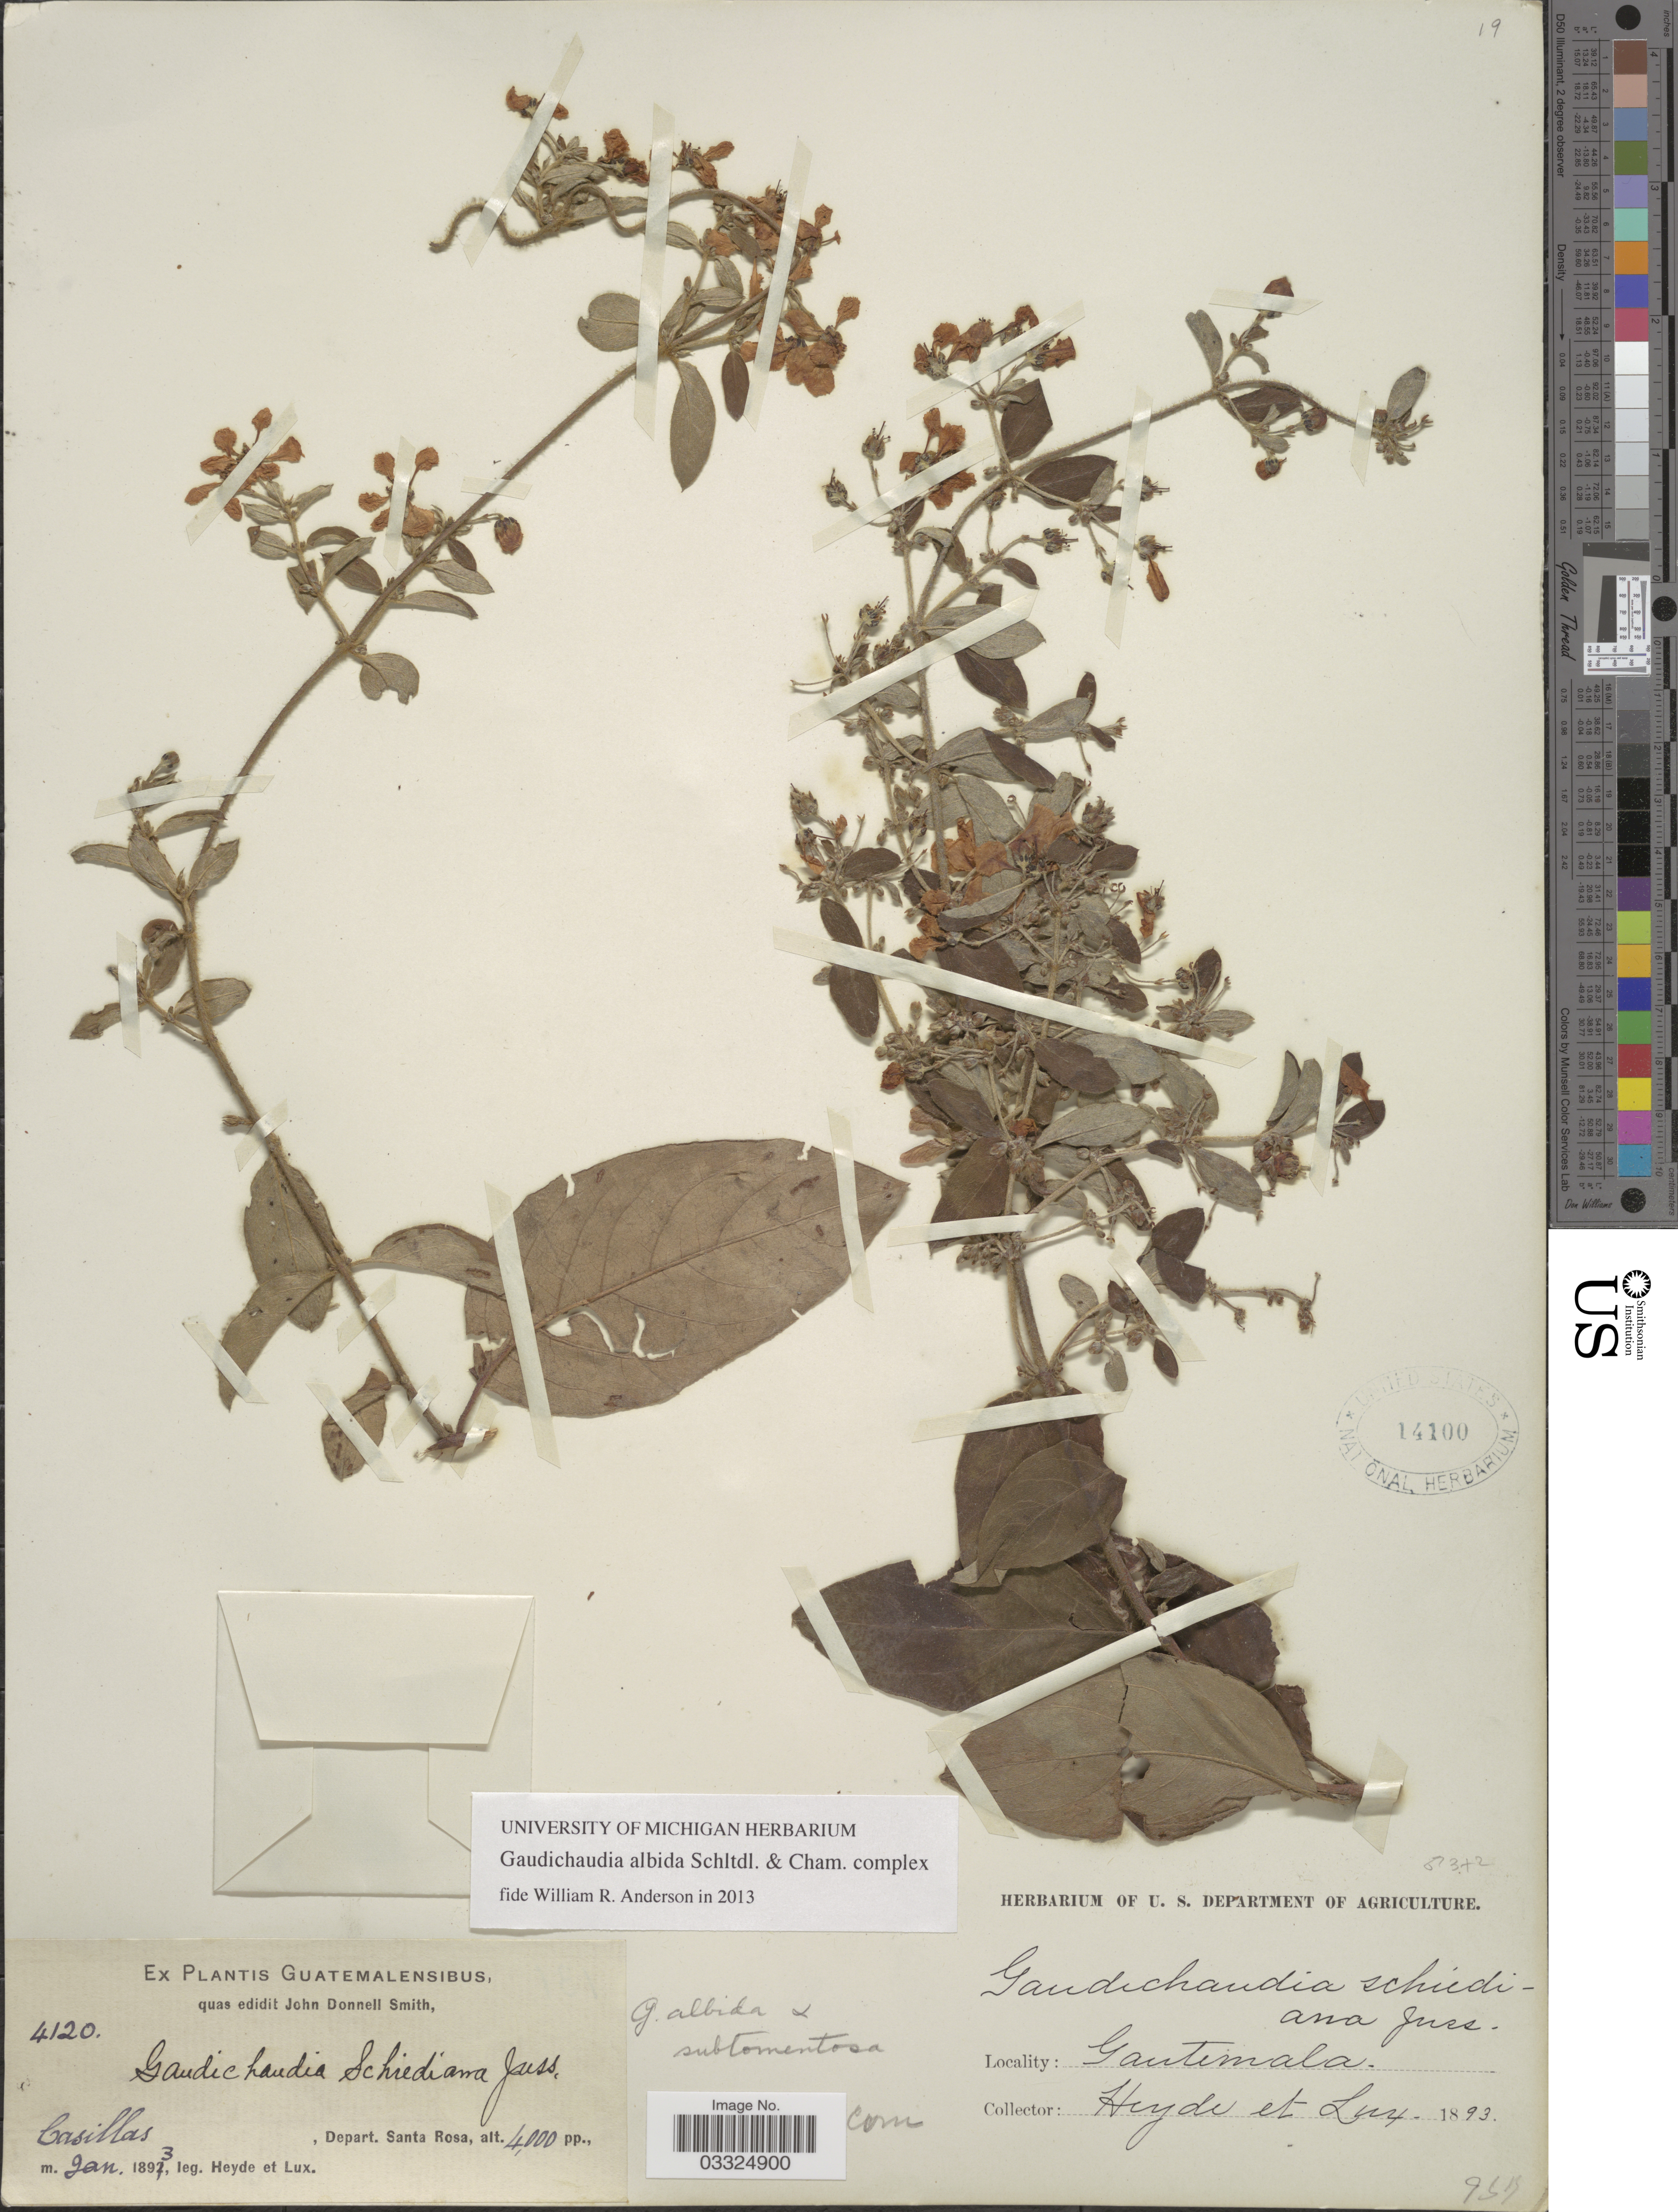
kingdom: Plantae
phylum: Tracheophyta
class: Magnoliopsida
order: Malpighiales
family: Malpighiaceae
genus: Gaudichaudia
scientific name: Gaudichaudia albida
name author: Schltdl. & Cham.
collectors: Heyde & Lux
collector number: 4120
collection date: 1893-01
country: Guatemala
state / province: Santa Rosa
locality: Casillas, Depart. Santa Rosa.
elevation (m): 1219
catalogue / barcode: US 14100